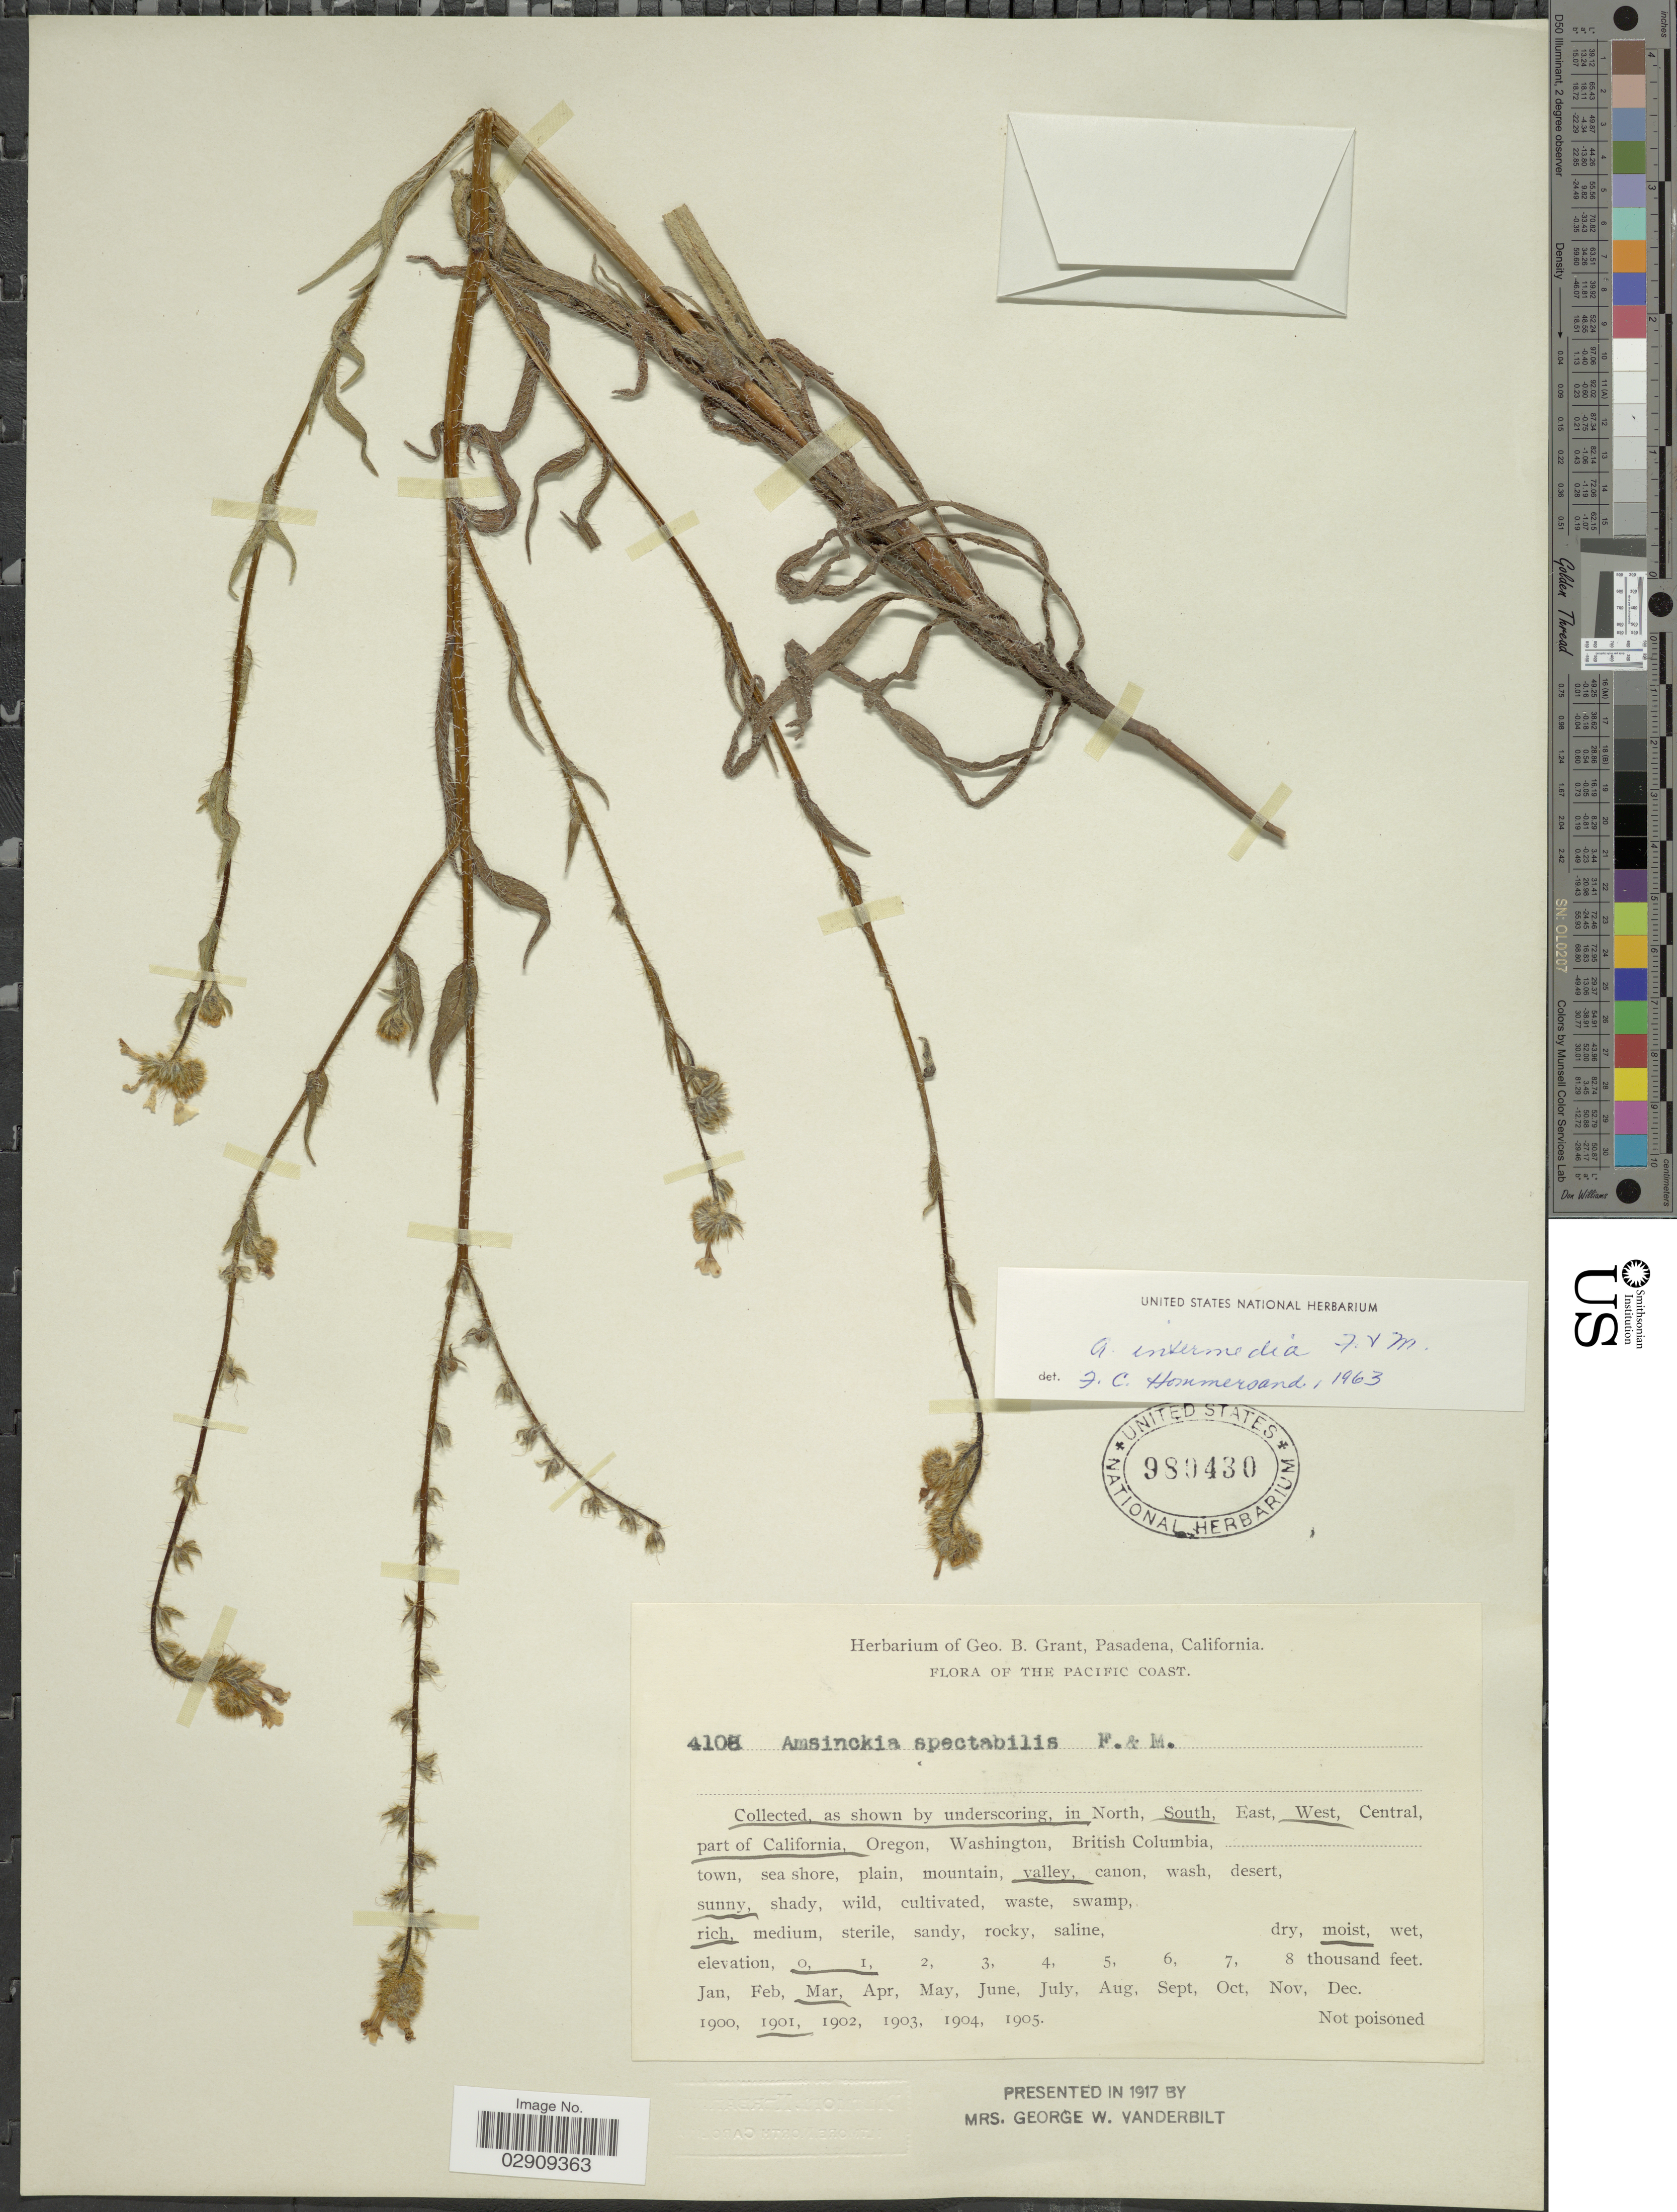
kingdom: Plantae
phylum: Tracheophyta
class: Magnoliopsida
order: Boraginales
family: Boraginaceae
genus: Amsinckia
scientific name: Amsinckia menziesii var. intermedia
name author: (Fisch. & C.A. Mey.) Ganders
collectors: ex herb. Geo. B. Grant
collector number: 4108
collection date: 1901-03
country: United States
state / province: California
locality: Pacific Coast. South, West part of California.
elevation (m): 0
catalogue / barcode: US 980430